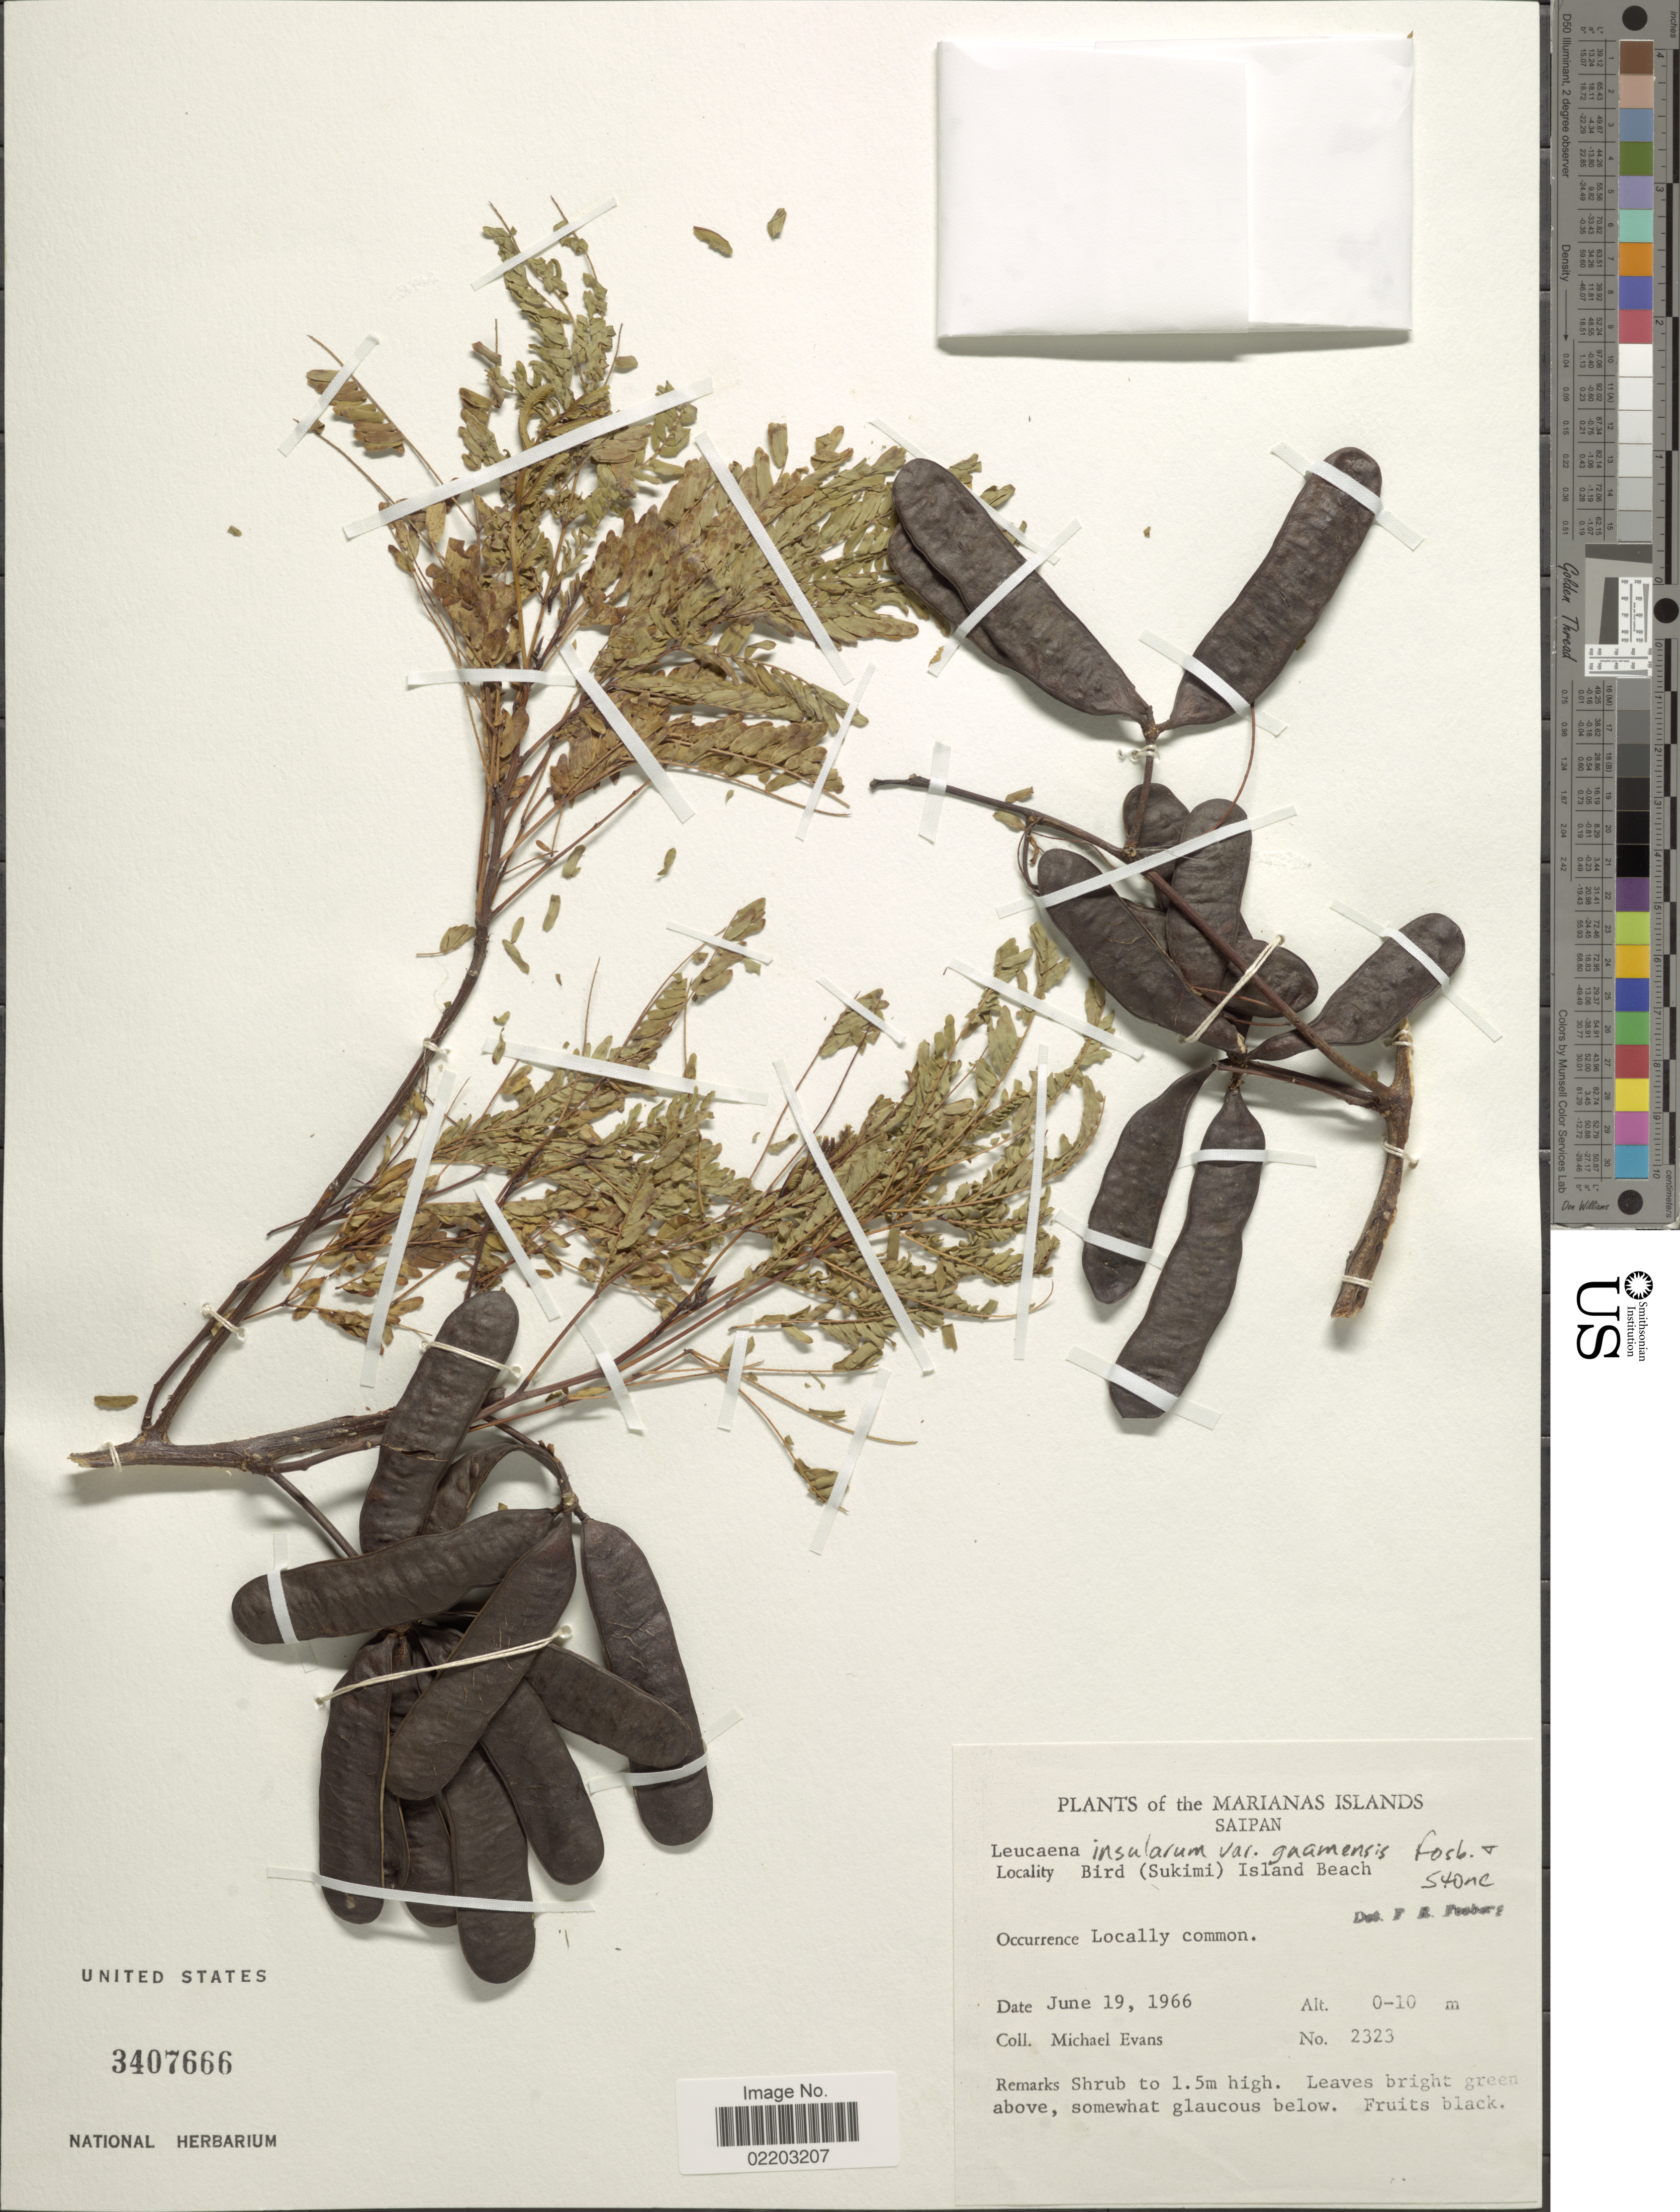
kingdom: Plantae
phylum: Tracheophyta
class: Magnoliopsida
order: Fabales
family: Fabaceae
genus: Schleinitzia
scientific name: Schleinitzia fosbergii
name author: Nevl. & Niez.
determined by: Wagner, W. L., (BOT), Smithsonian Institution - National Museum of Natural History (UNITED STATES)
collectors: M. Evans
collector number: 2323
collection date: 1966-06-19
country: Northern Mariana Islands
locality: The Mariana Islands, Saipan, Bird (Sukimi) Island Beach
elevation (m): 0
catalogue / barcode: US 3407666